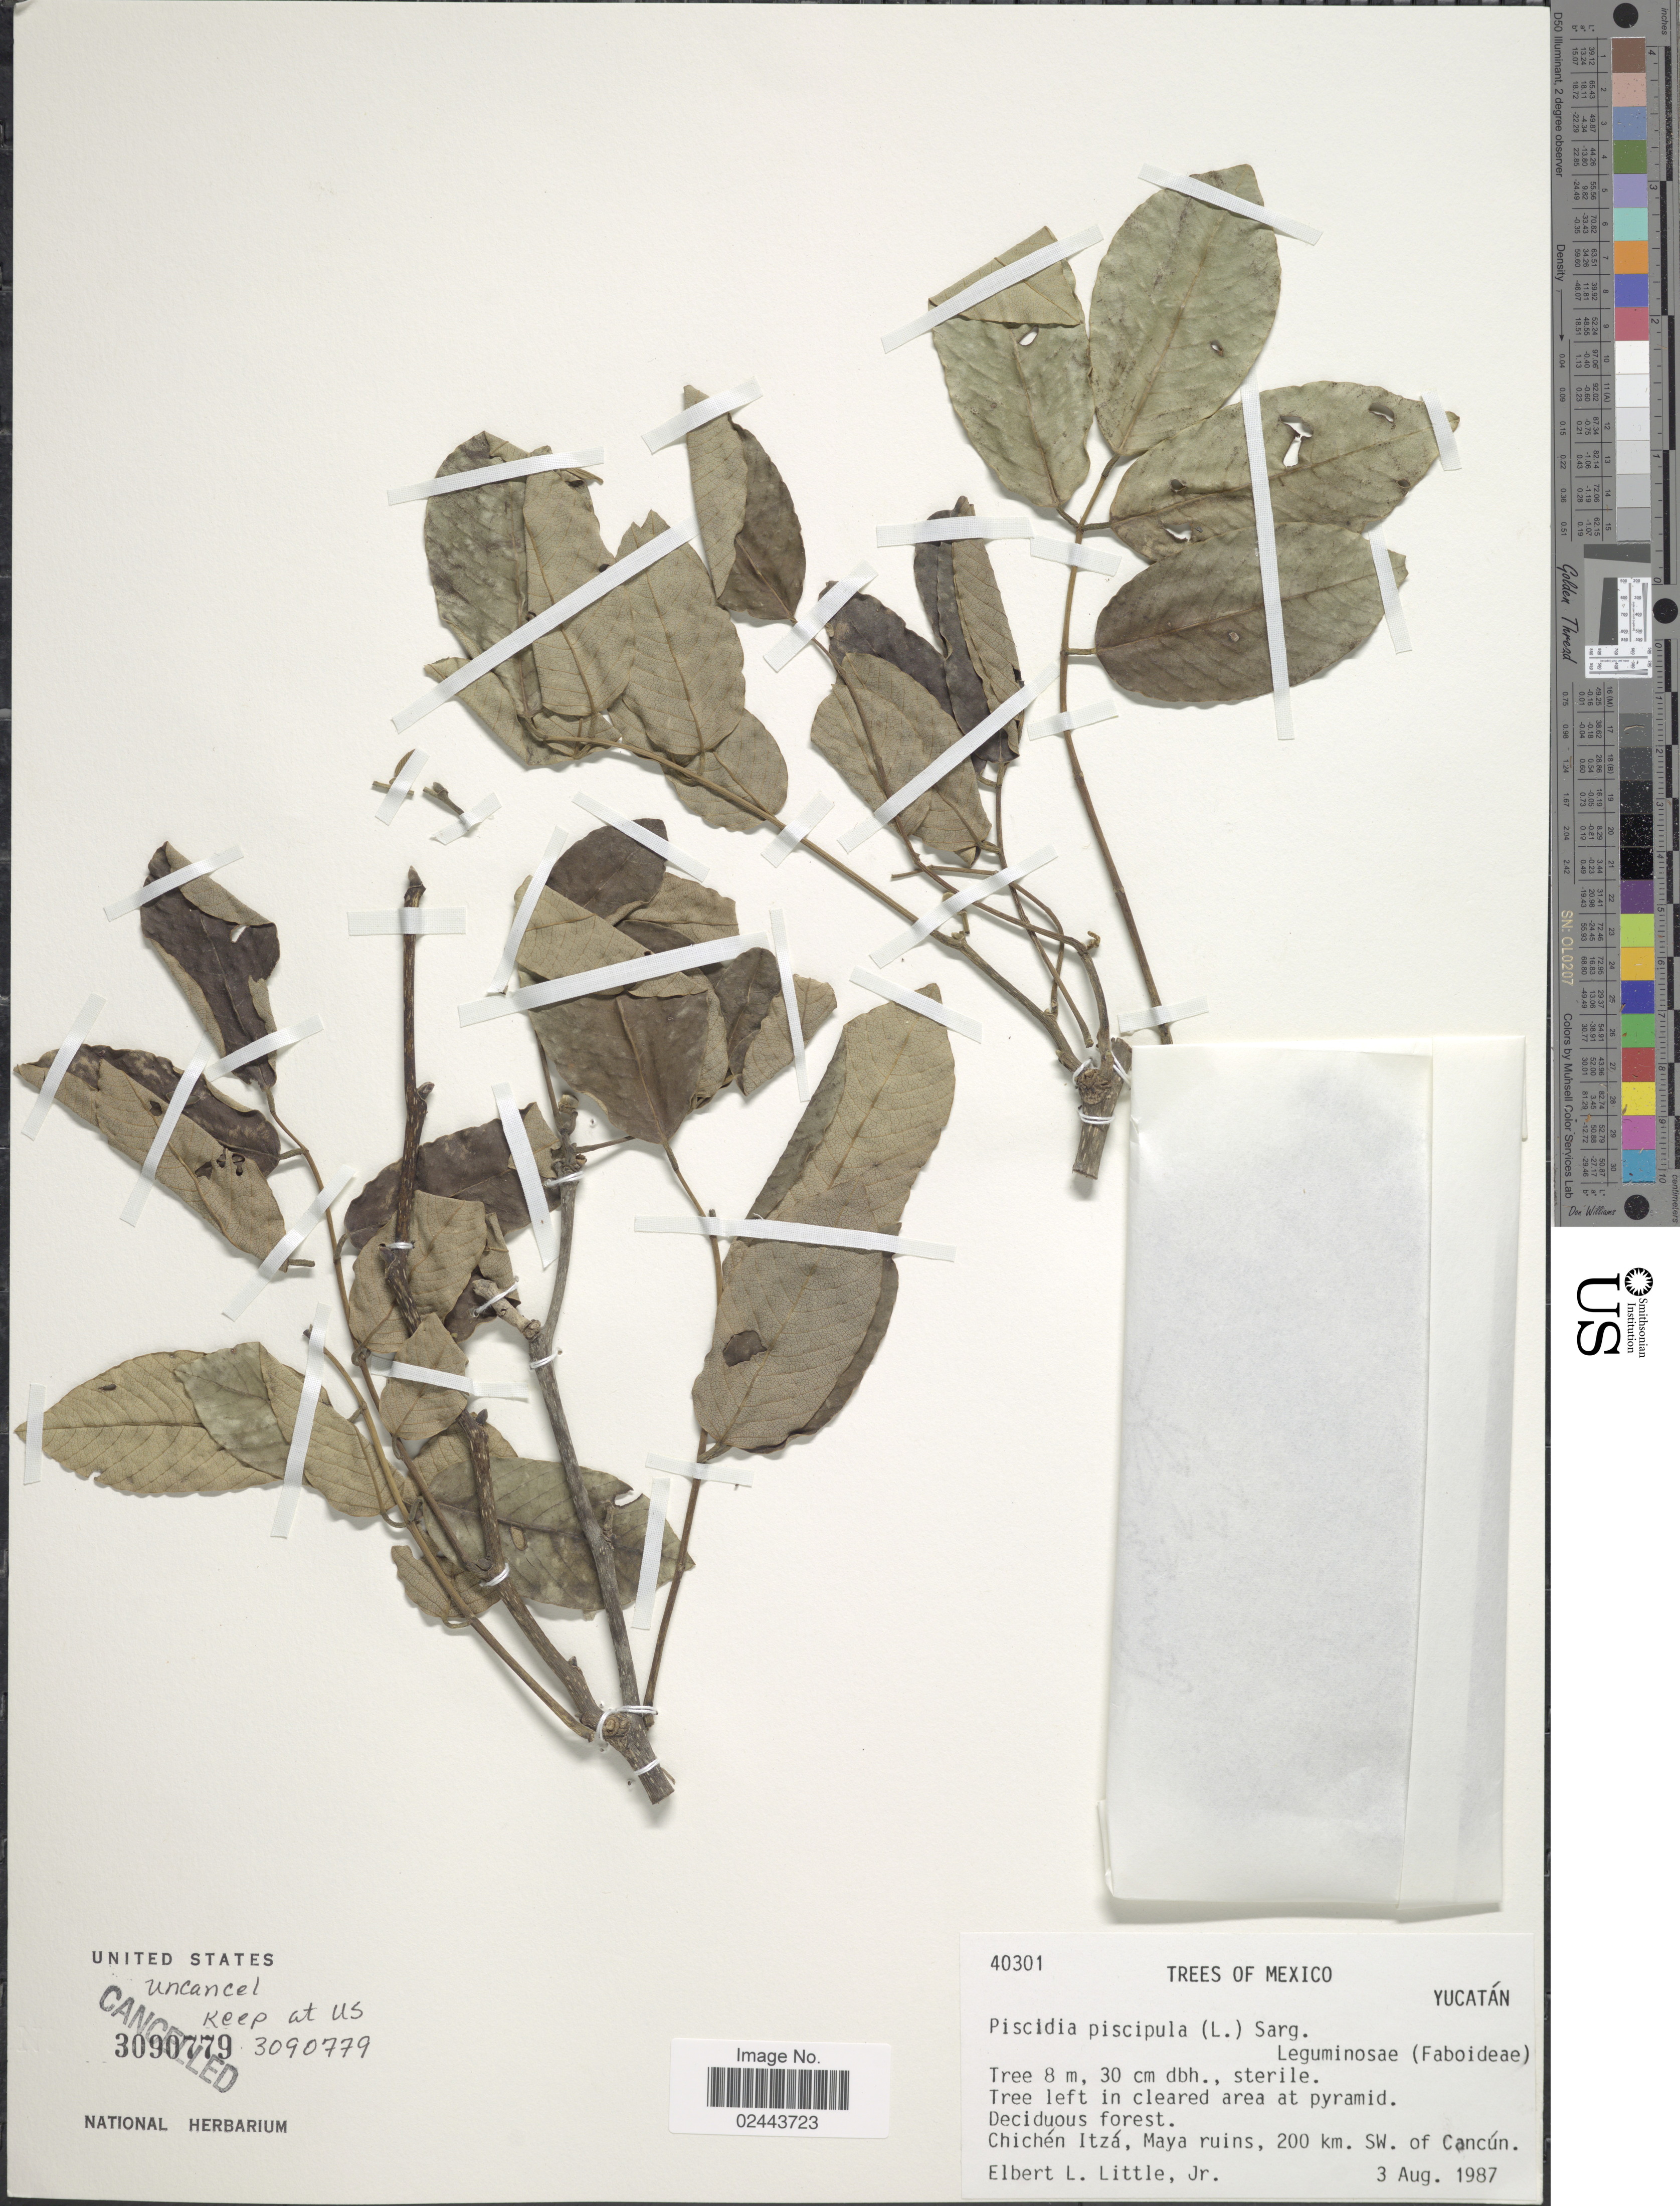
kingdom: Plantae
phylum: Tracheophyta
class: Magnoliopsida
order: Fabales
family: Fabaceae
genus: Piscidia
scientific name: Piscidia piscipula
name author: (L.) Sarg.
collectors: E. L. Little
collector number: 40301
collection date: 1987-08-03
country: Mexico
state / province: Yucatán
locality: Chichen Itza, Maya ruins, 200 km. SW. of Cancun.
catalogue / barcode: US 3090779